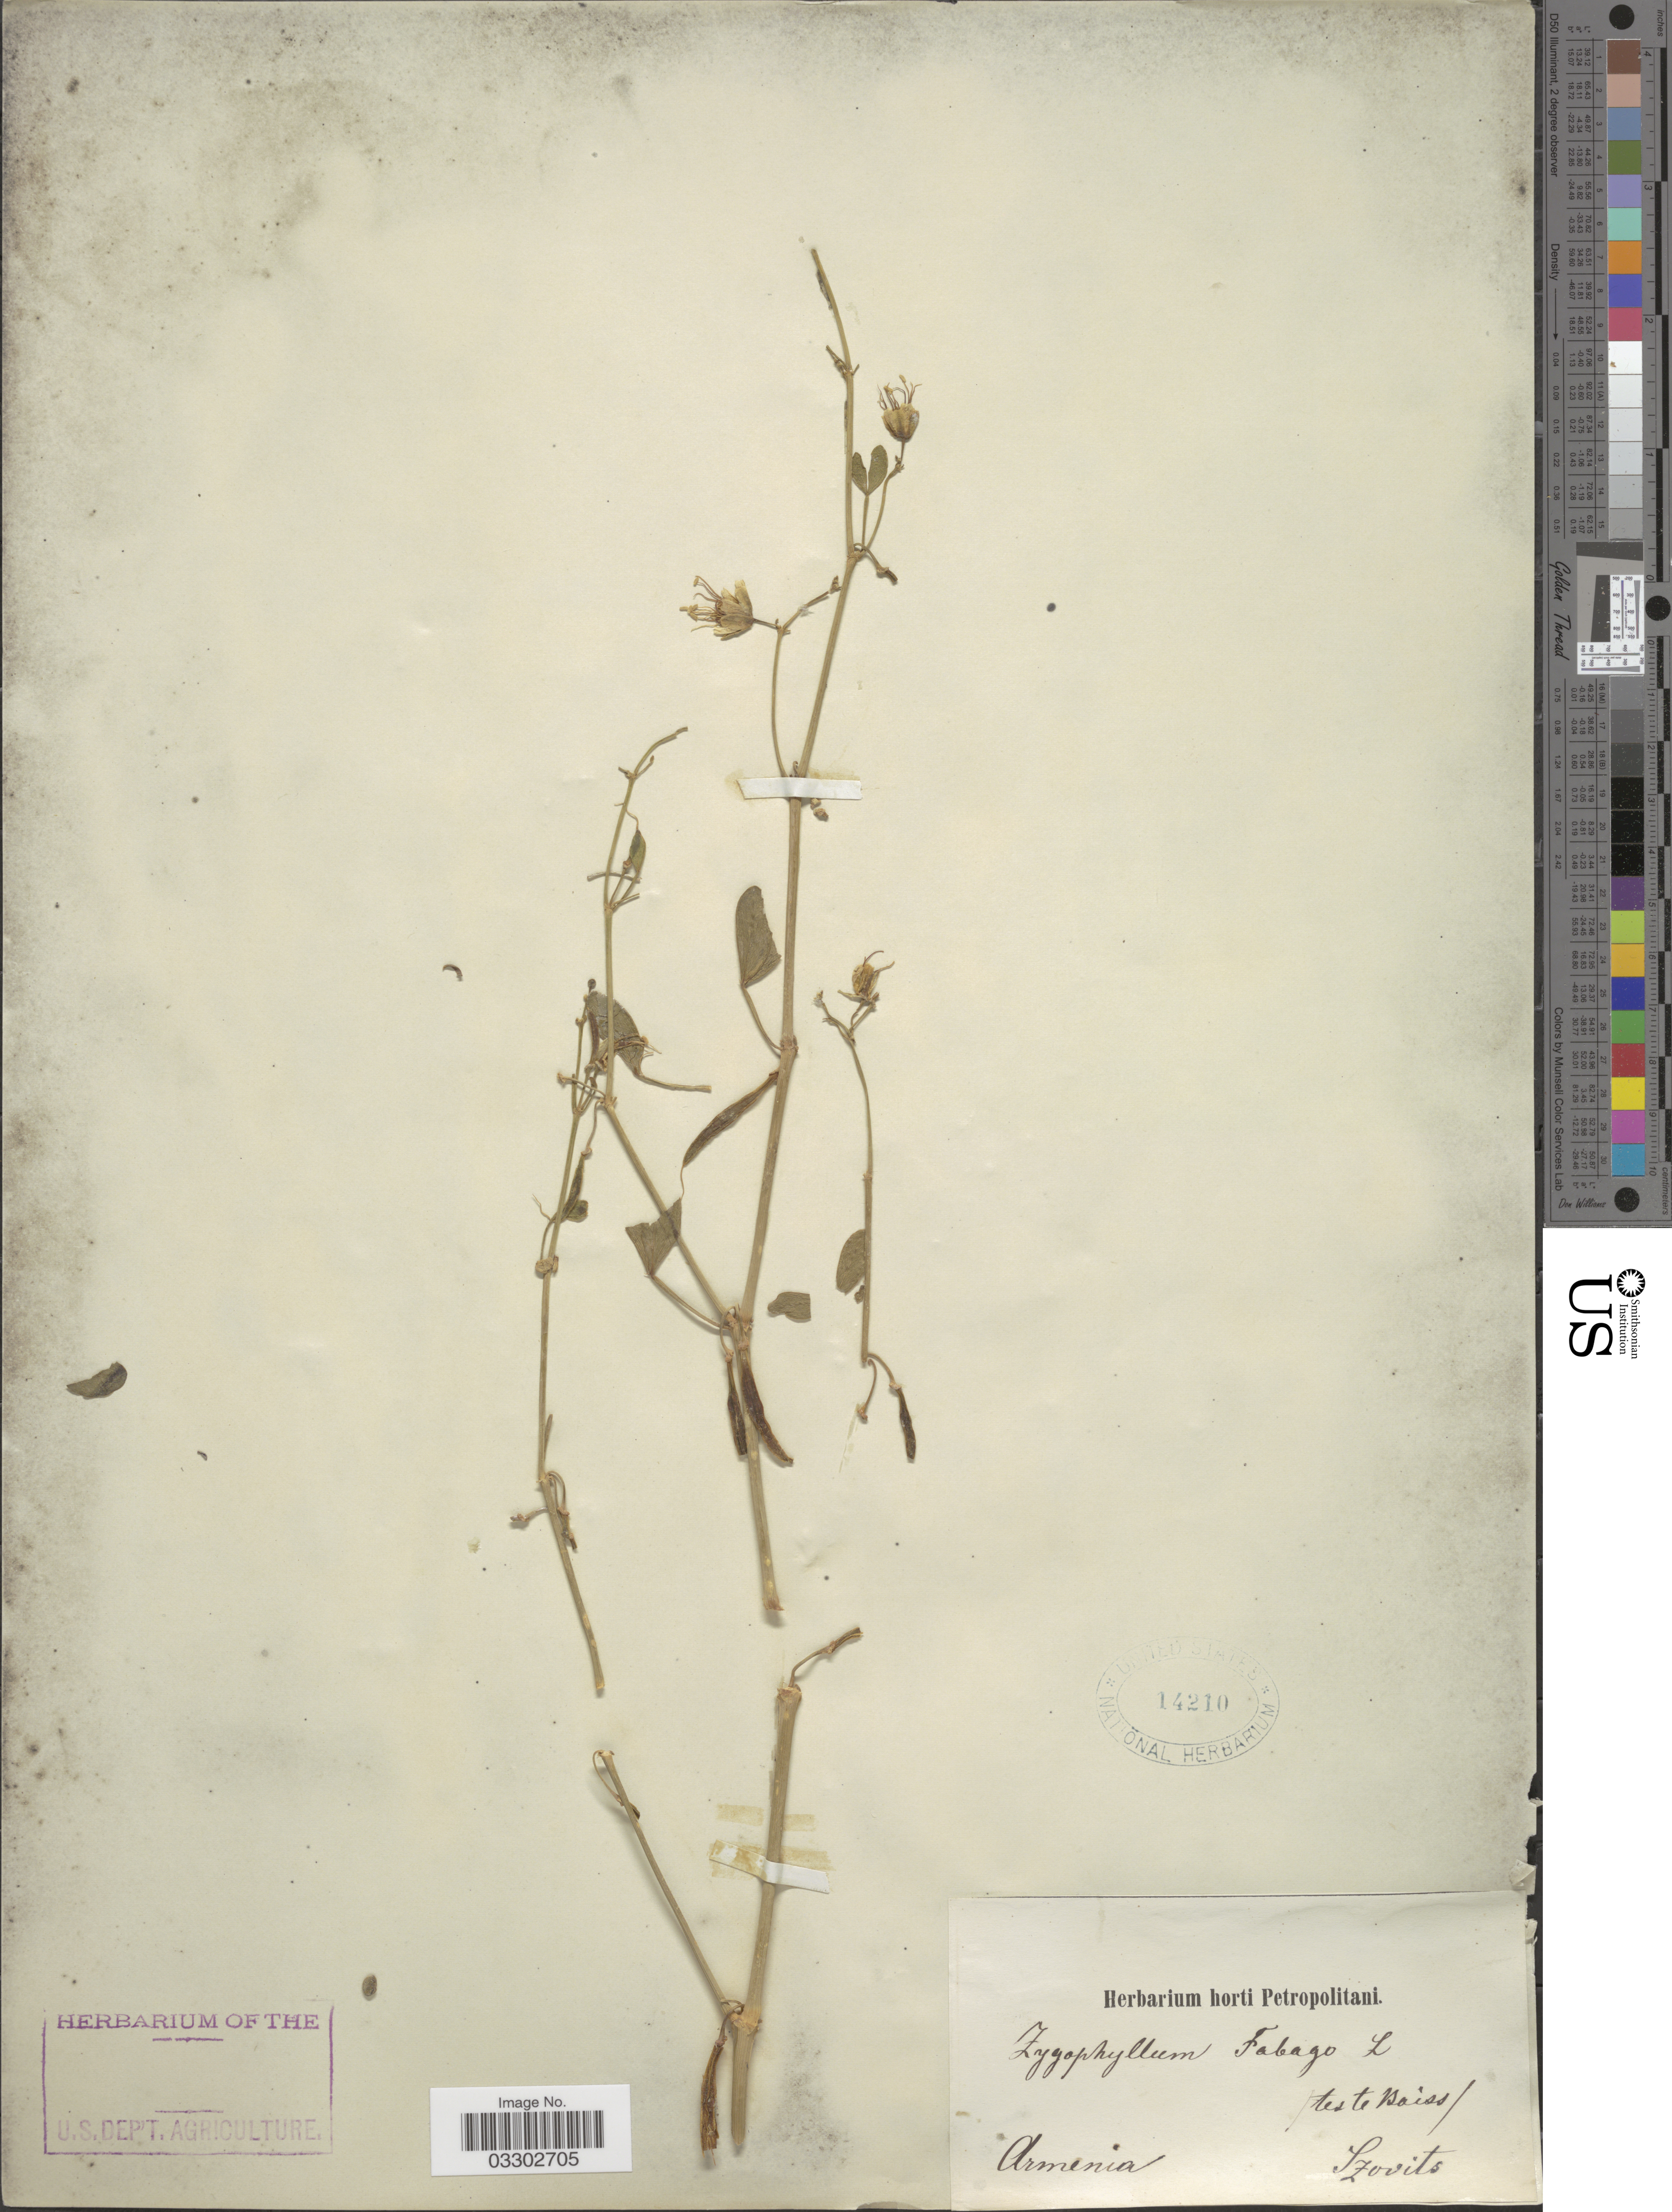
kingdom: Plantae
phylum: Tracheophyta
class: Magnoliopsida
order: Zygophyllales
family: Zygophyllaceae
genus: Zygophyllum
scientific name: Zygophyllum fabago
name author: L.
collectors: Szovits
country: Armenia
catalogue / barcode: US 14210